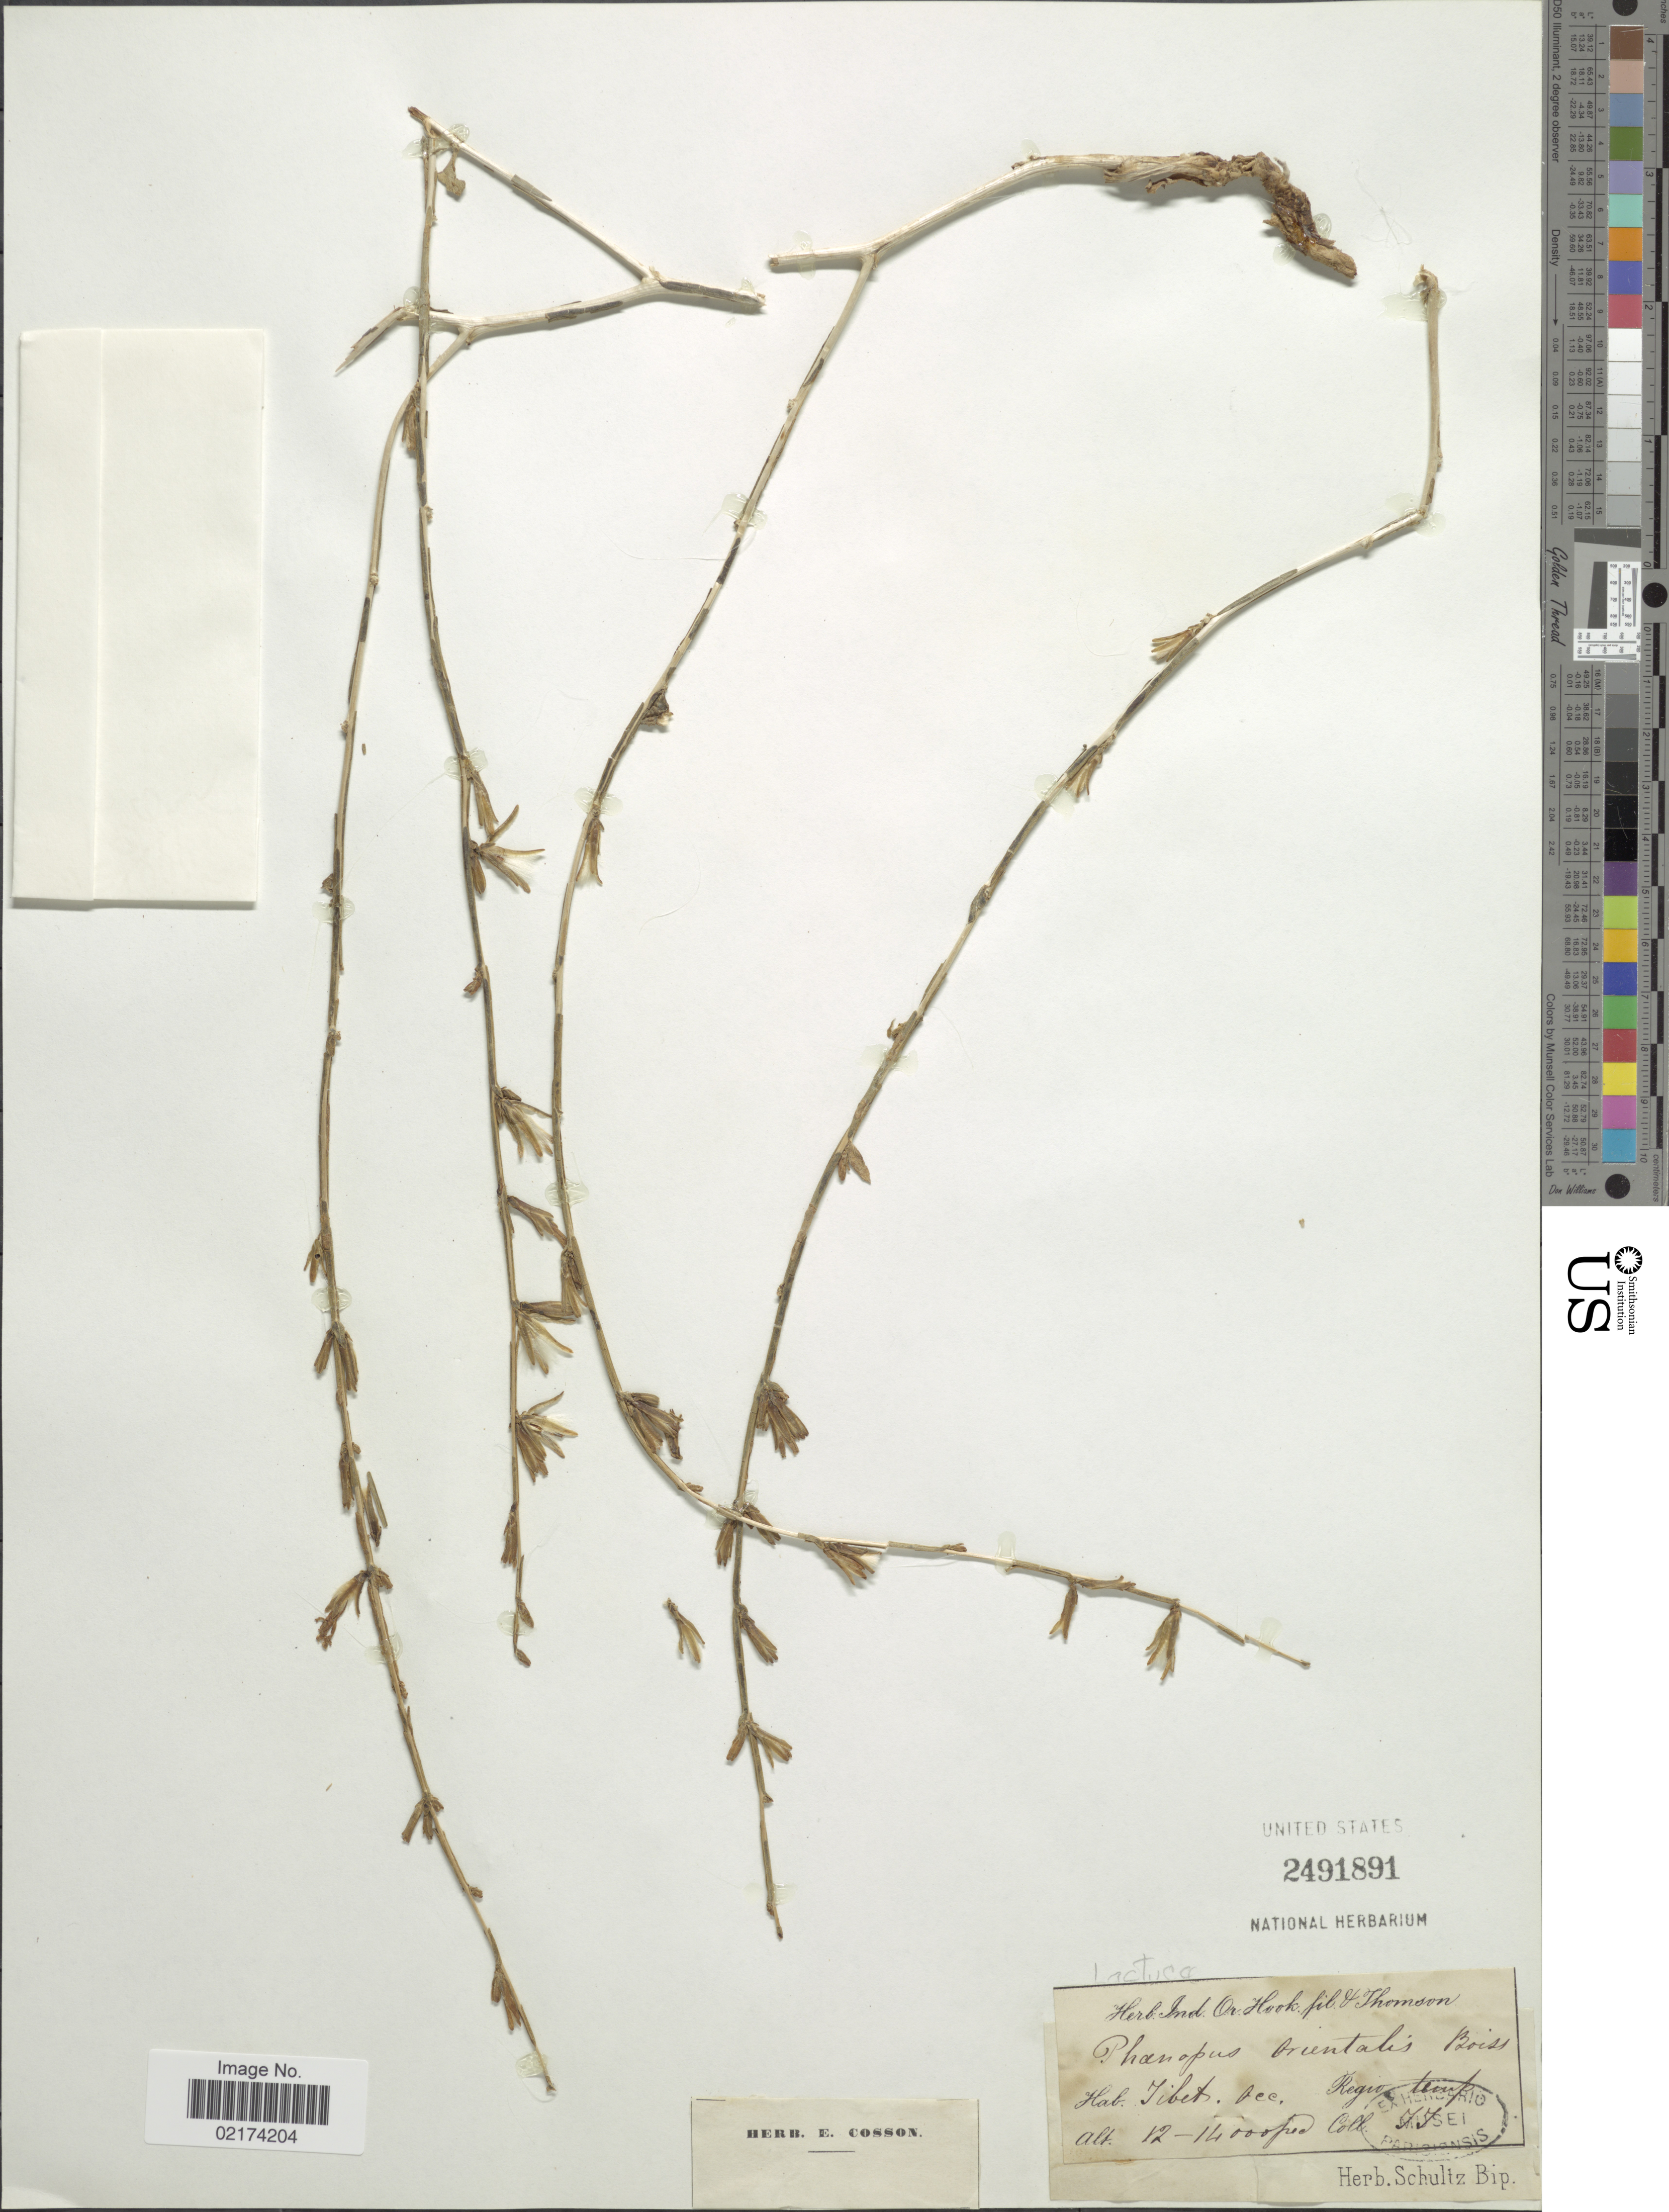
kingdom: Plantae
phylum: Tracheophyta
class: Magnoliopsida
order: Asterales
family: Asteraceae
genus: Lactuca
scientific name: Lactuca orientalis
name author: (Boiss.) Boiss.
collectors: T. Thompson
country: China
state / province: Xizang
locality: Tibet Occ.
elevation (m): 3658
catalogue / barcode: US 2491891